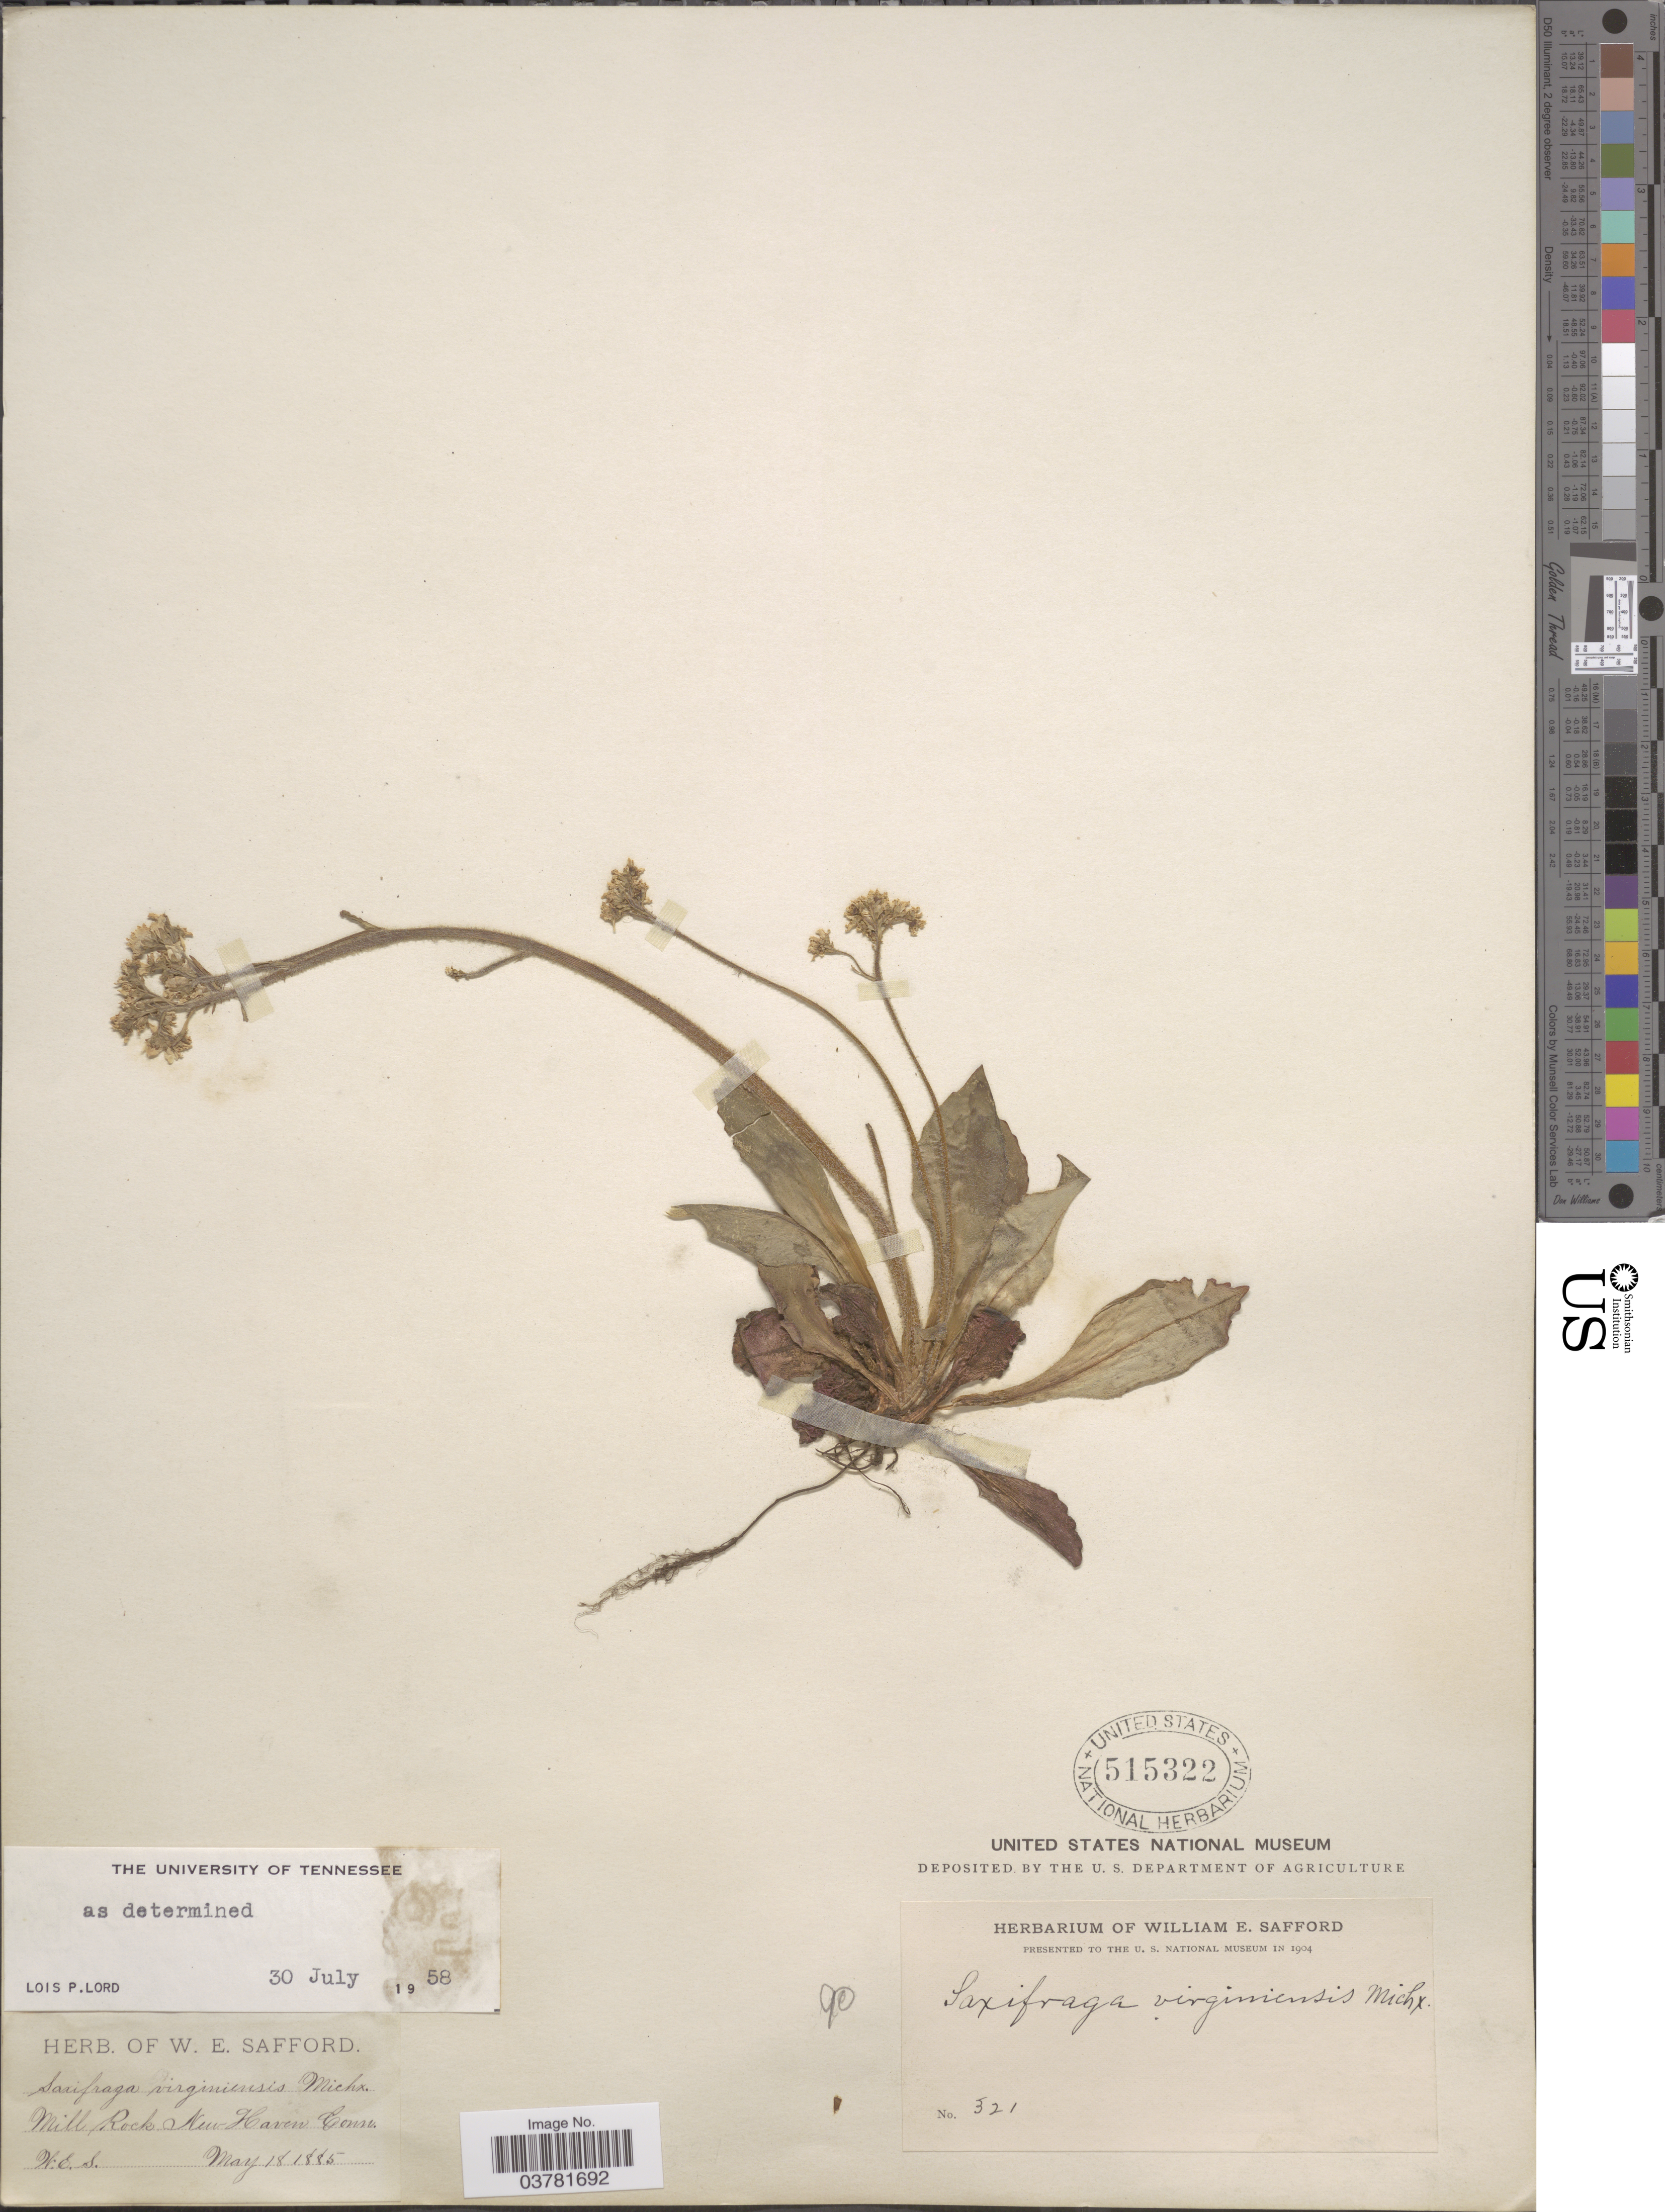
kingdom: Plantae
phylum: Tracheophyta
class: Magnoliopsida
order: Saxifragales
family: Saxifragaceae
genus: Micranthes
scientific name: Micranthes virginiensis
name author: (Michx.) Small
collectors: W. E. Safford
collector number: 321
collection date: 1885-05-18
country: United States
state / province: Connecticut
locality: Mill Rock. New Haven.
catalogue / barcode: US 515322